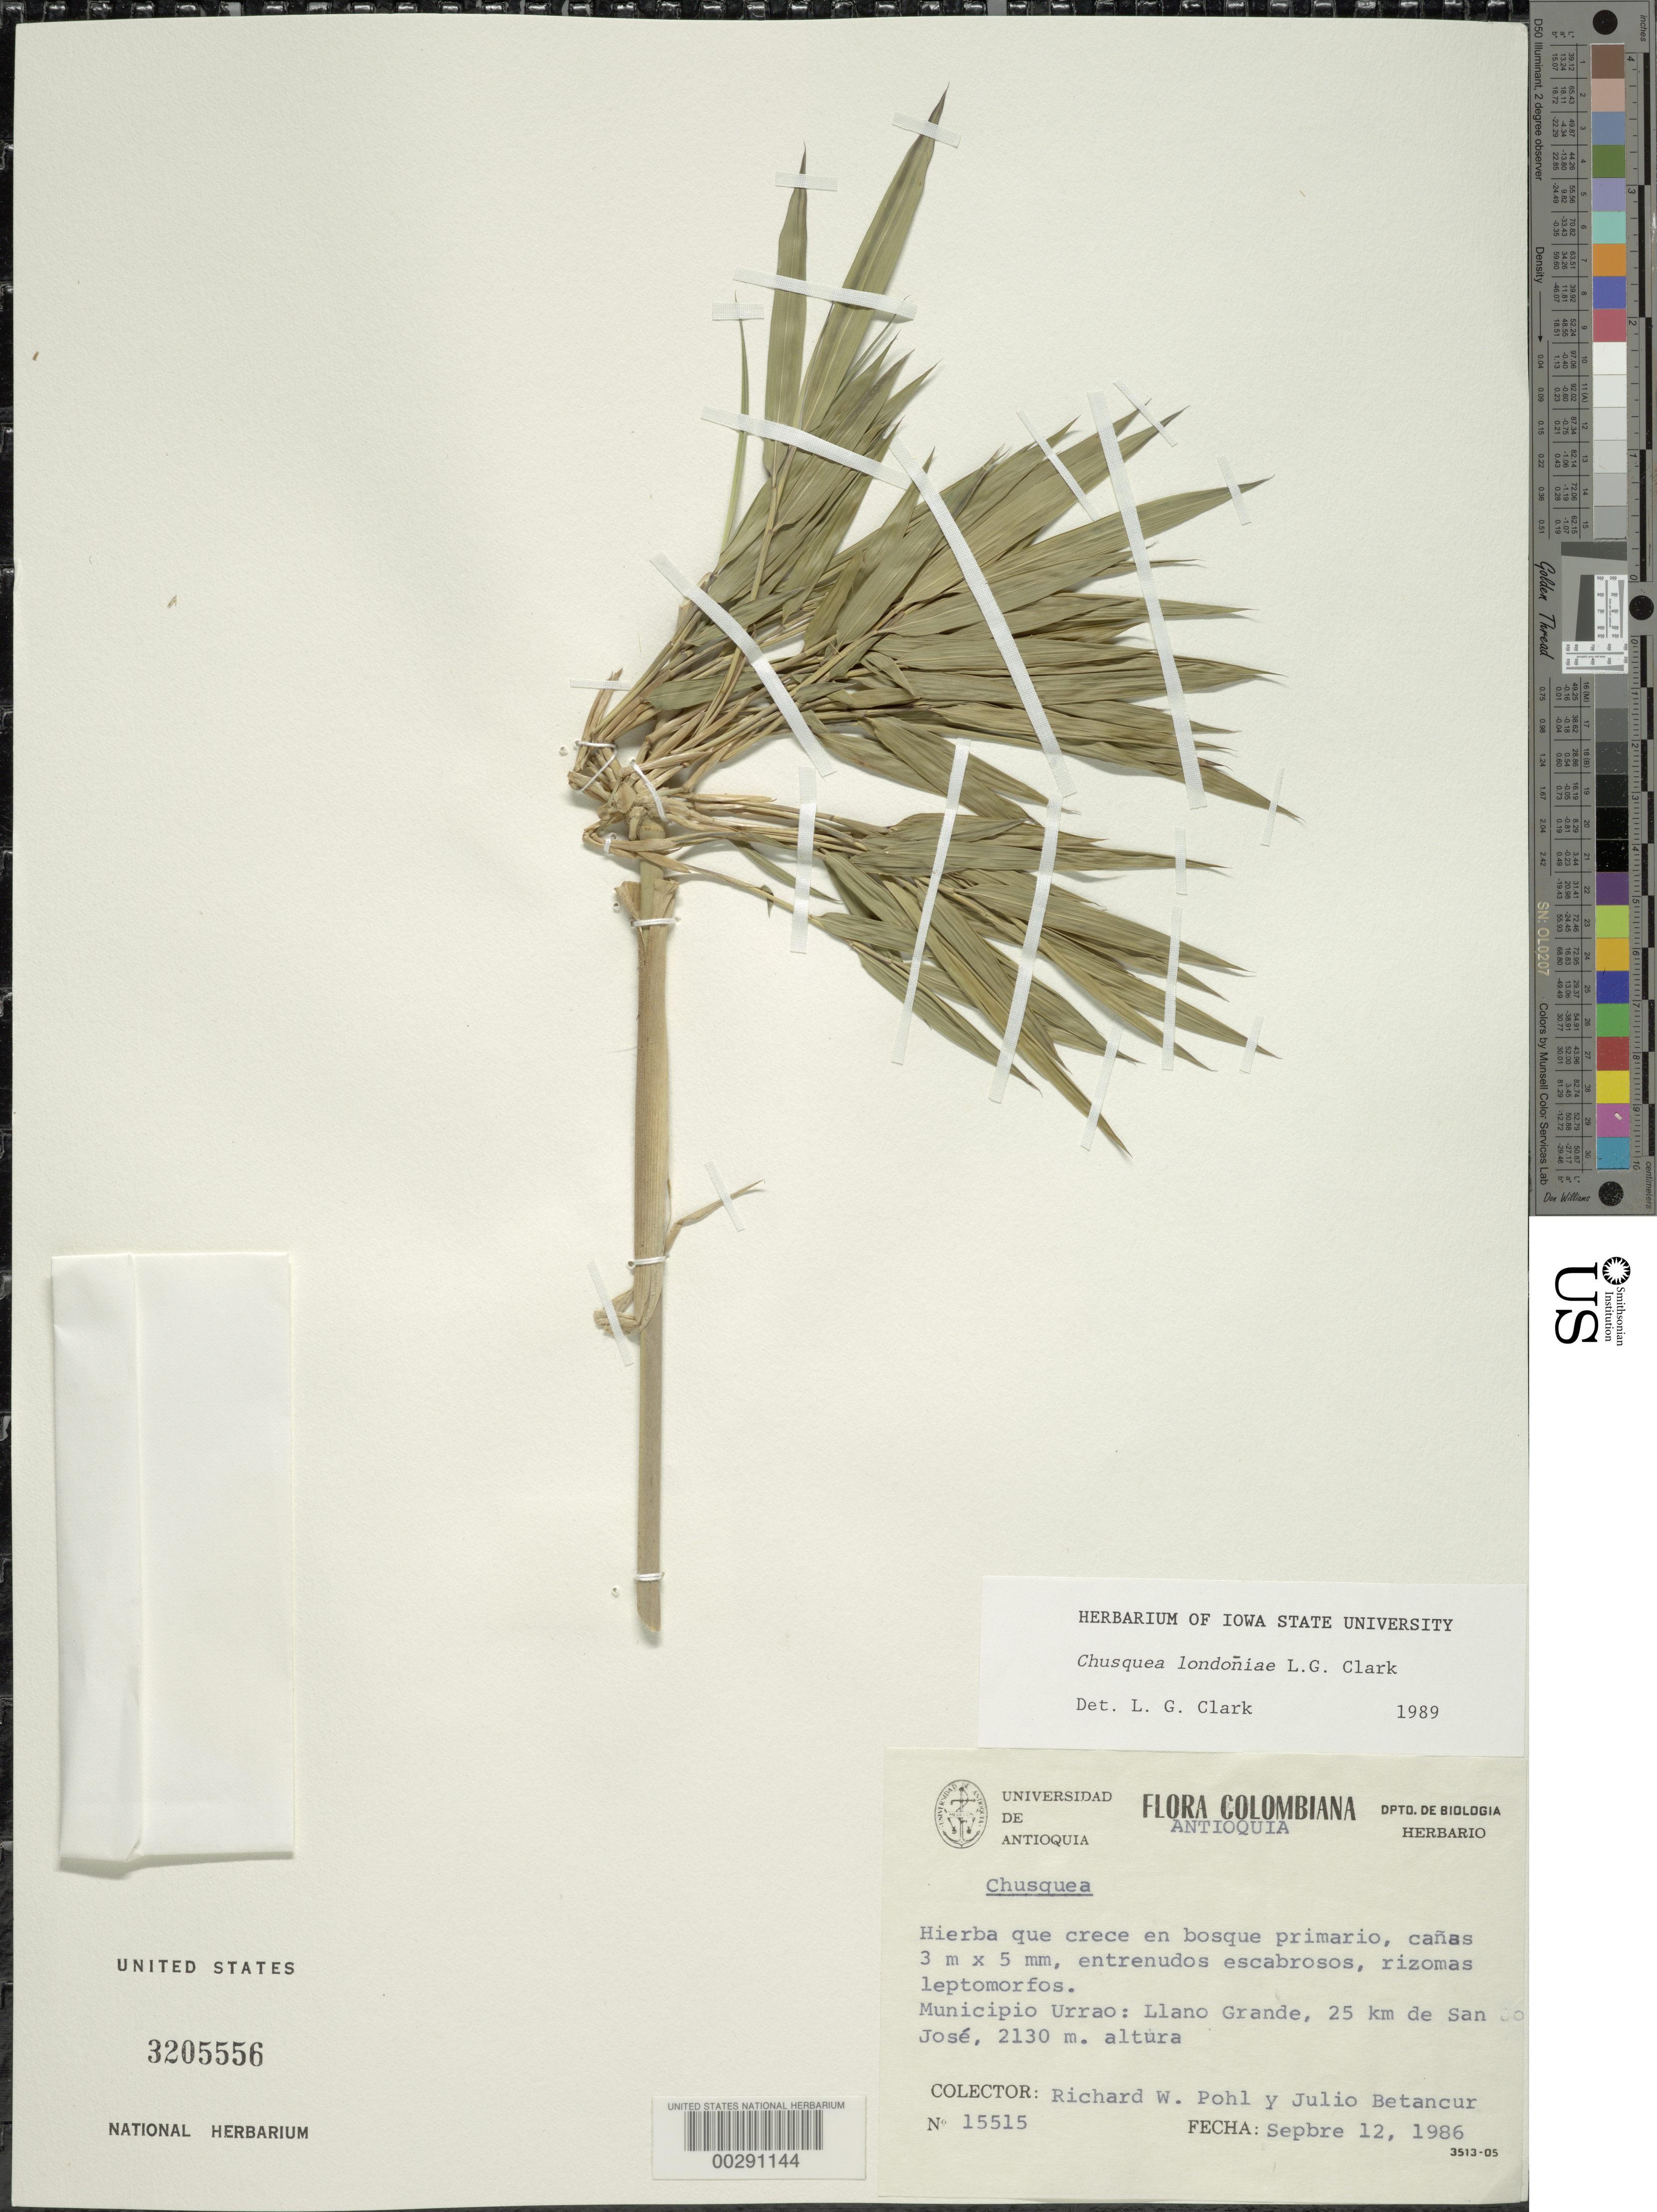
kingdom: Plantae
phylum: Tracheophyta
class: Liliopsida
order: Poales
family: Poaceae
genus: Chusquea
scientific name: Chusquea londoniae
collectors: R. W. Pohl & J. C. Betancur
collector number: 15515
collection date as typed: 12 Sep 1986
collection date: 1986-09-12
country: Colombia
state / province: Antioquia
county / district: Urrao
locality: Mun Urrao, Llano Grande, 25 km from San Jose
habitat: Primary forest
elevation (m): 2130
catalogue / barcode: US 3205556